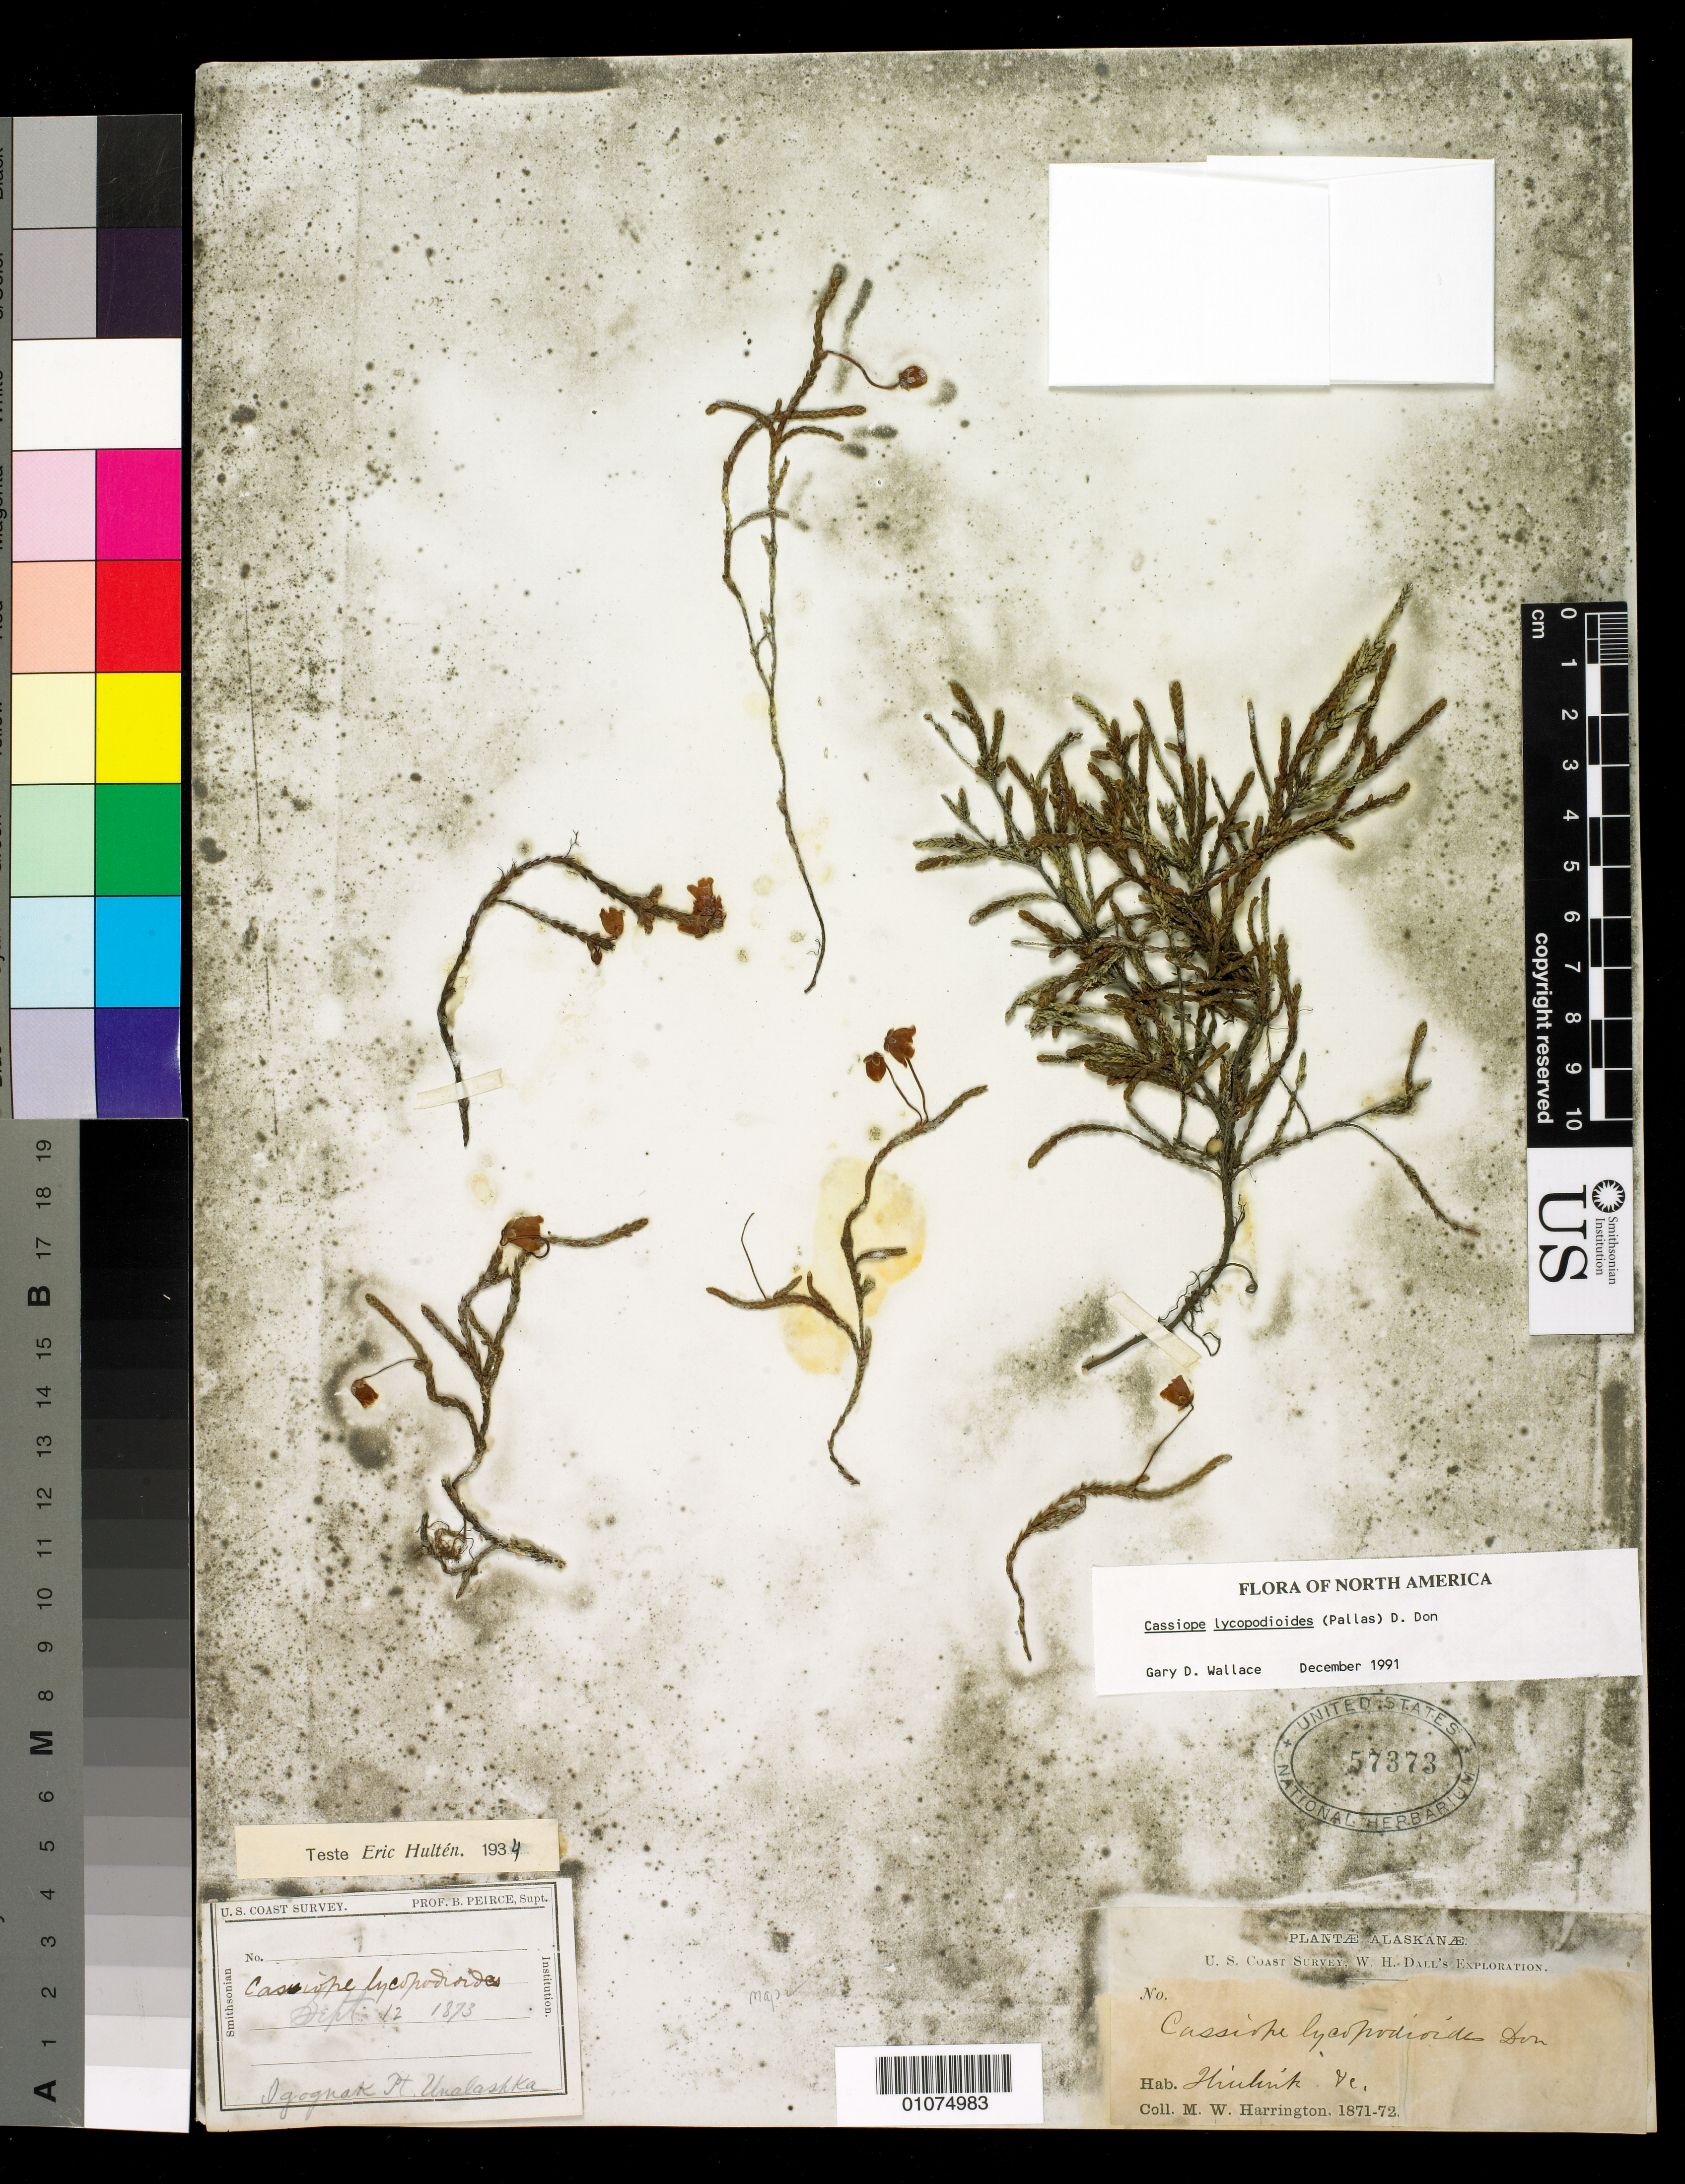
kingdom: Plantae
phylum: Tracheophyta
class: Magnoliopsida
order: Ericales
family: Ericaceae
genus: Cassiope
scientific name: Cassiope lycopodioides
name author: (Pall.) D. Don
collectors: M. W. Harrington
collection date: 1871/1872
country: United States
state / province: Alaska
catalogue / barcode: US 57373